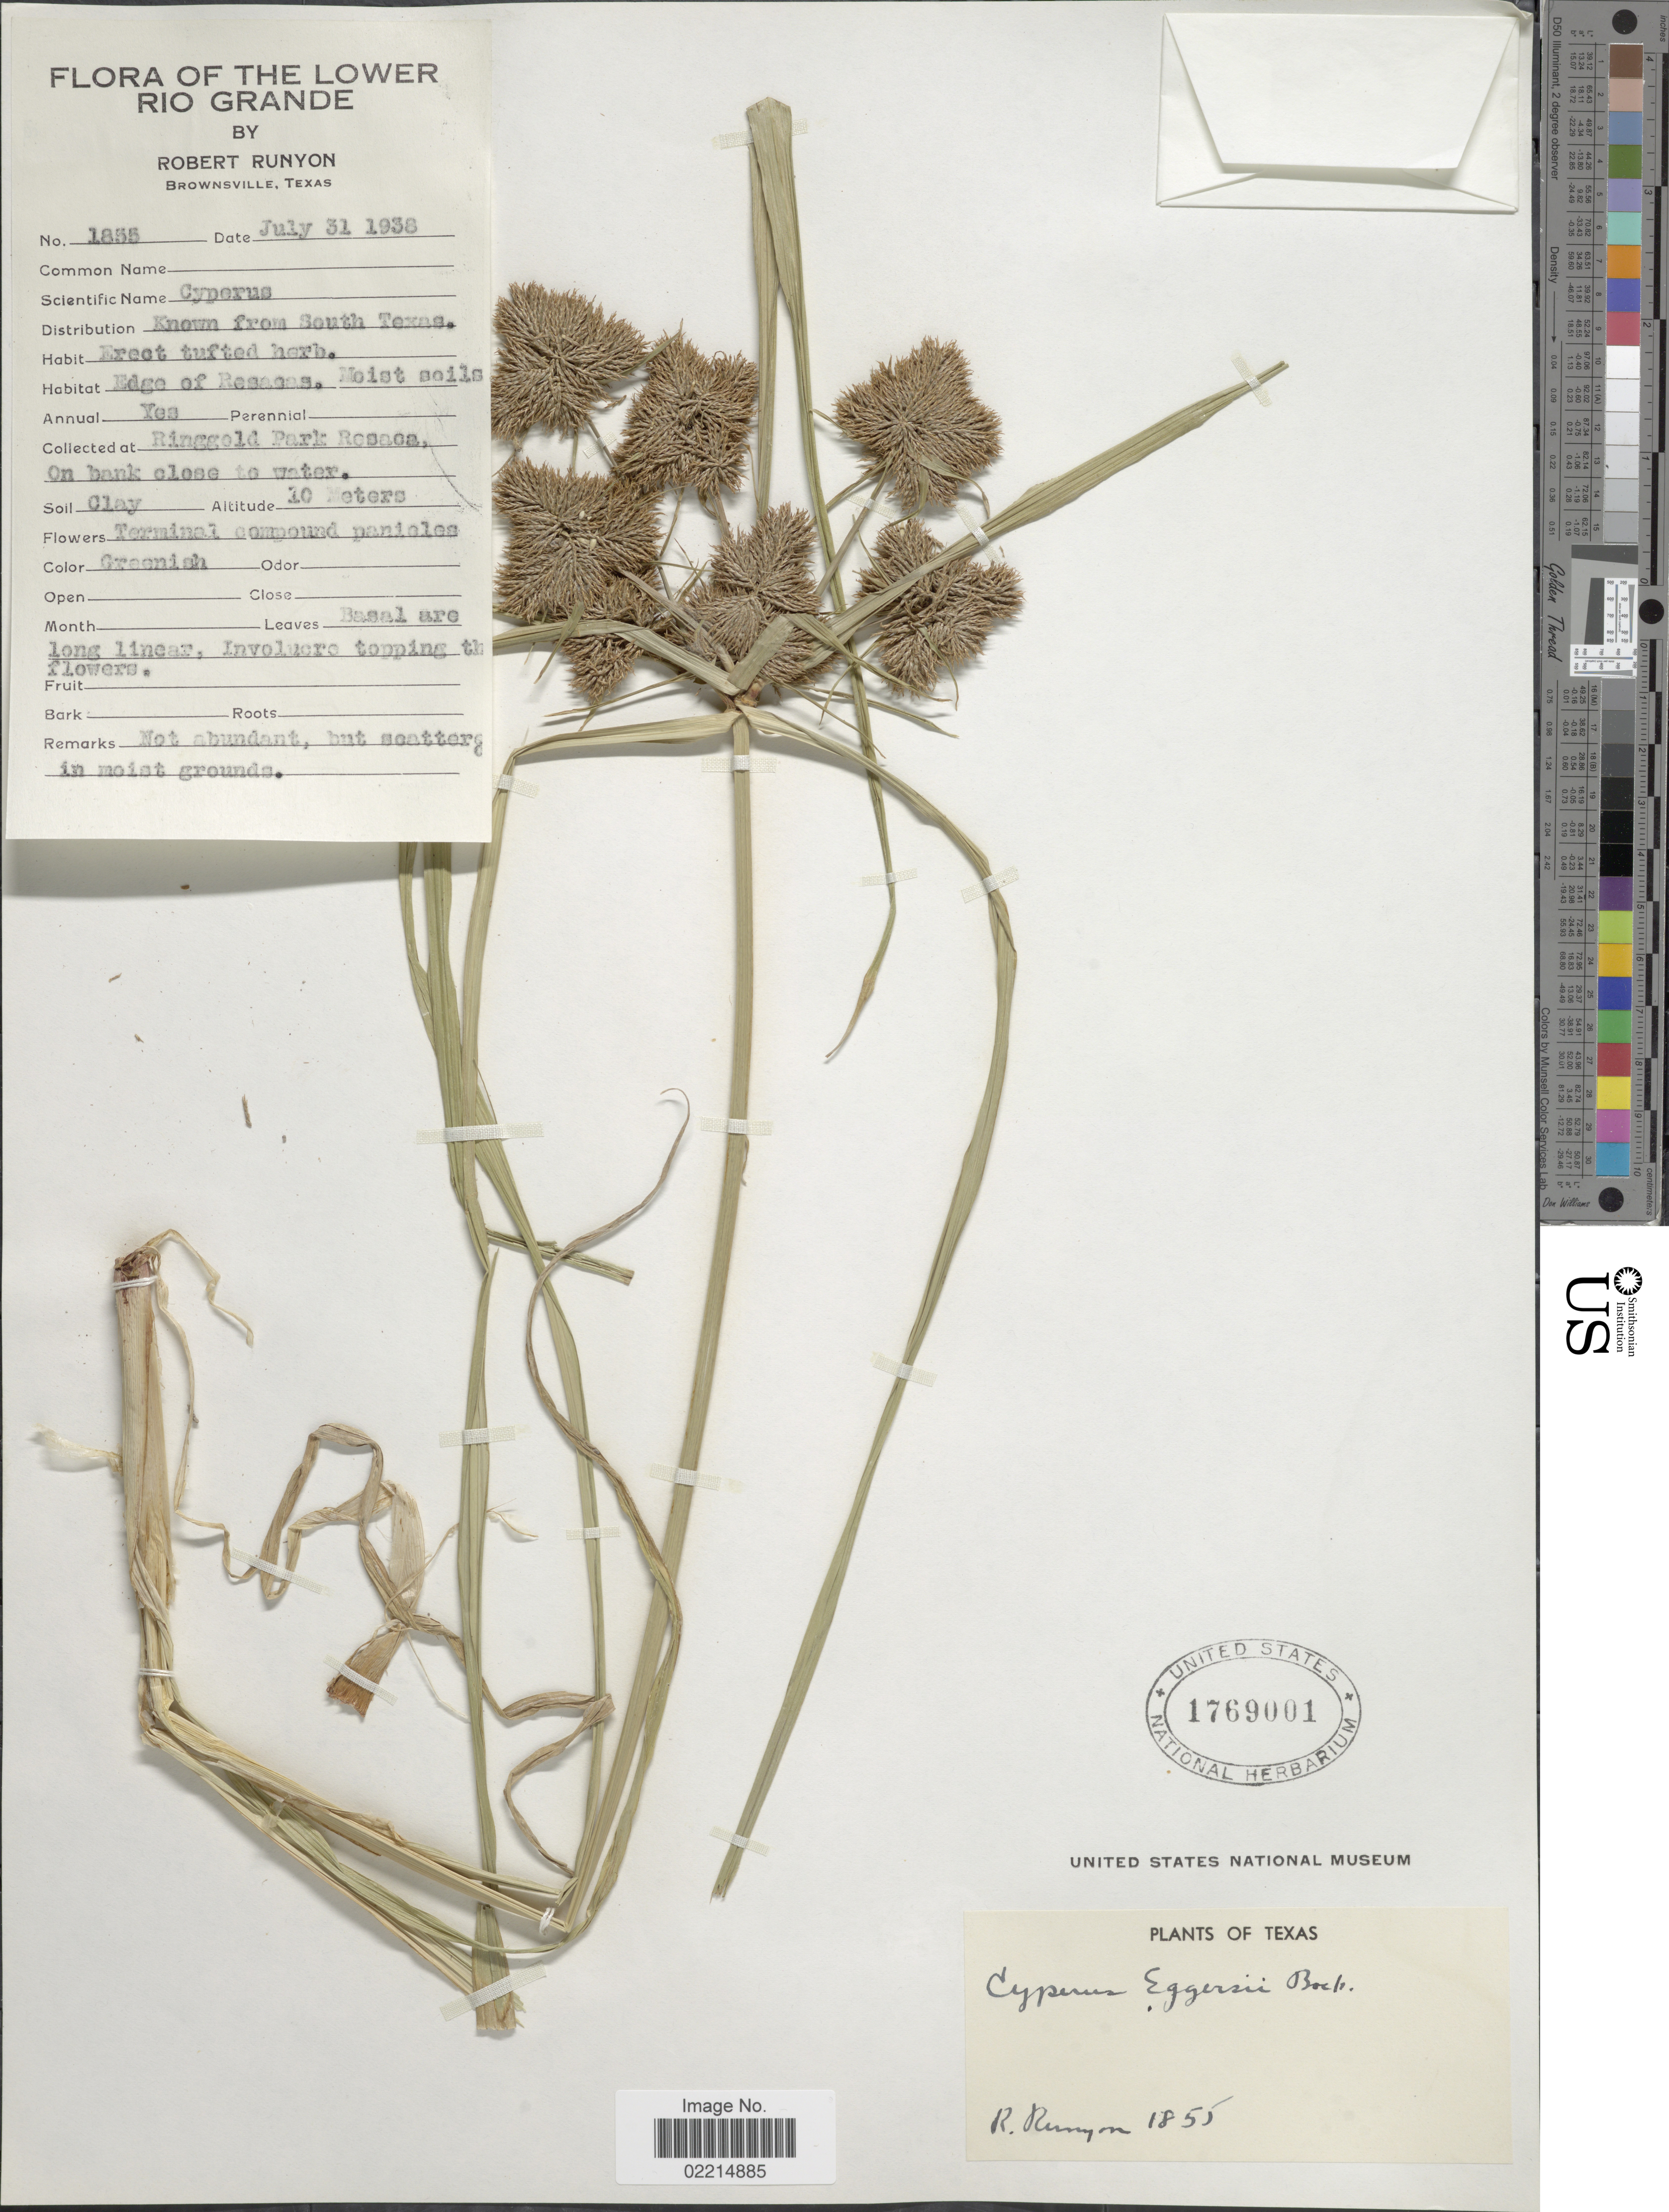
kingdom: Plantae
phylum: Tracheophyta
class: Liliopsida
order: Poales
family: Cyperaceae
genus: Cyperus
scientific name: Cyperus eggersii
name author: Boeckeler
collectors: R. Runyon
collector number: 1855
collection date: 1938-07-31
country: United States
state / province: Texas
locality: Ringgold Park Resaca, on bank close to water, South Texas [unsure placement]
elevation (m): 10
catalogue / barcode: US 1769001